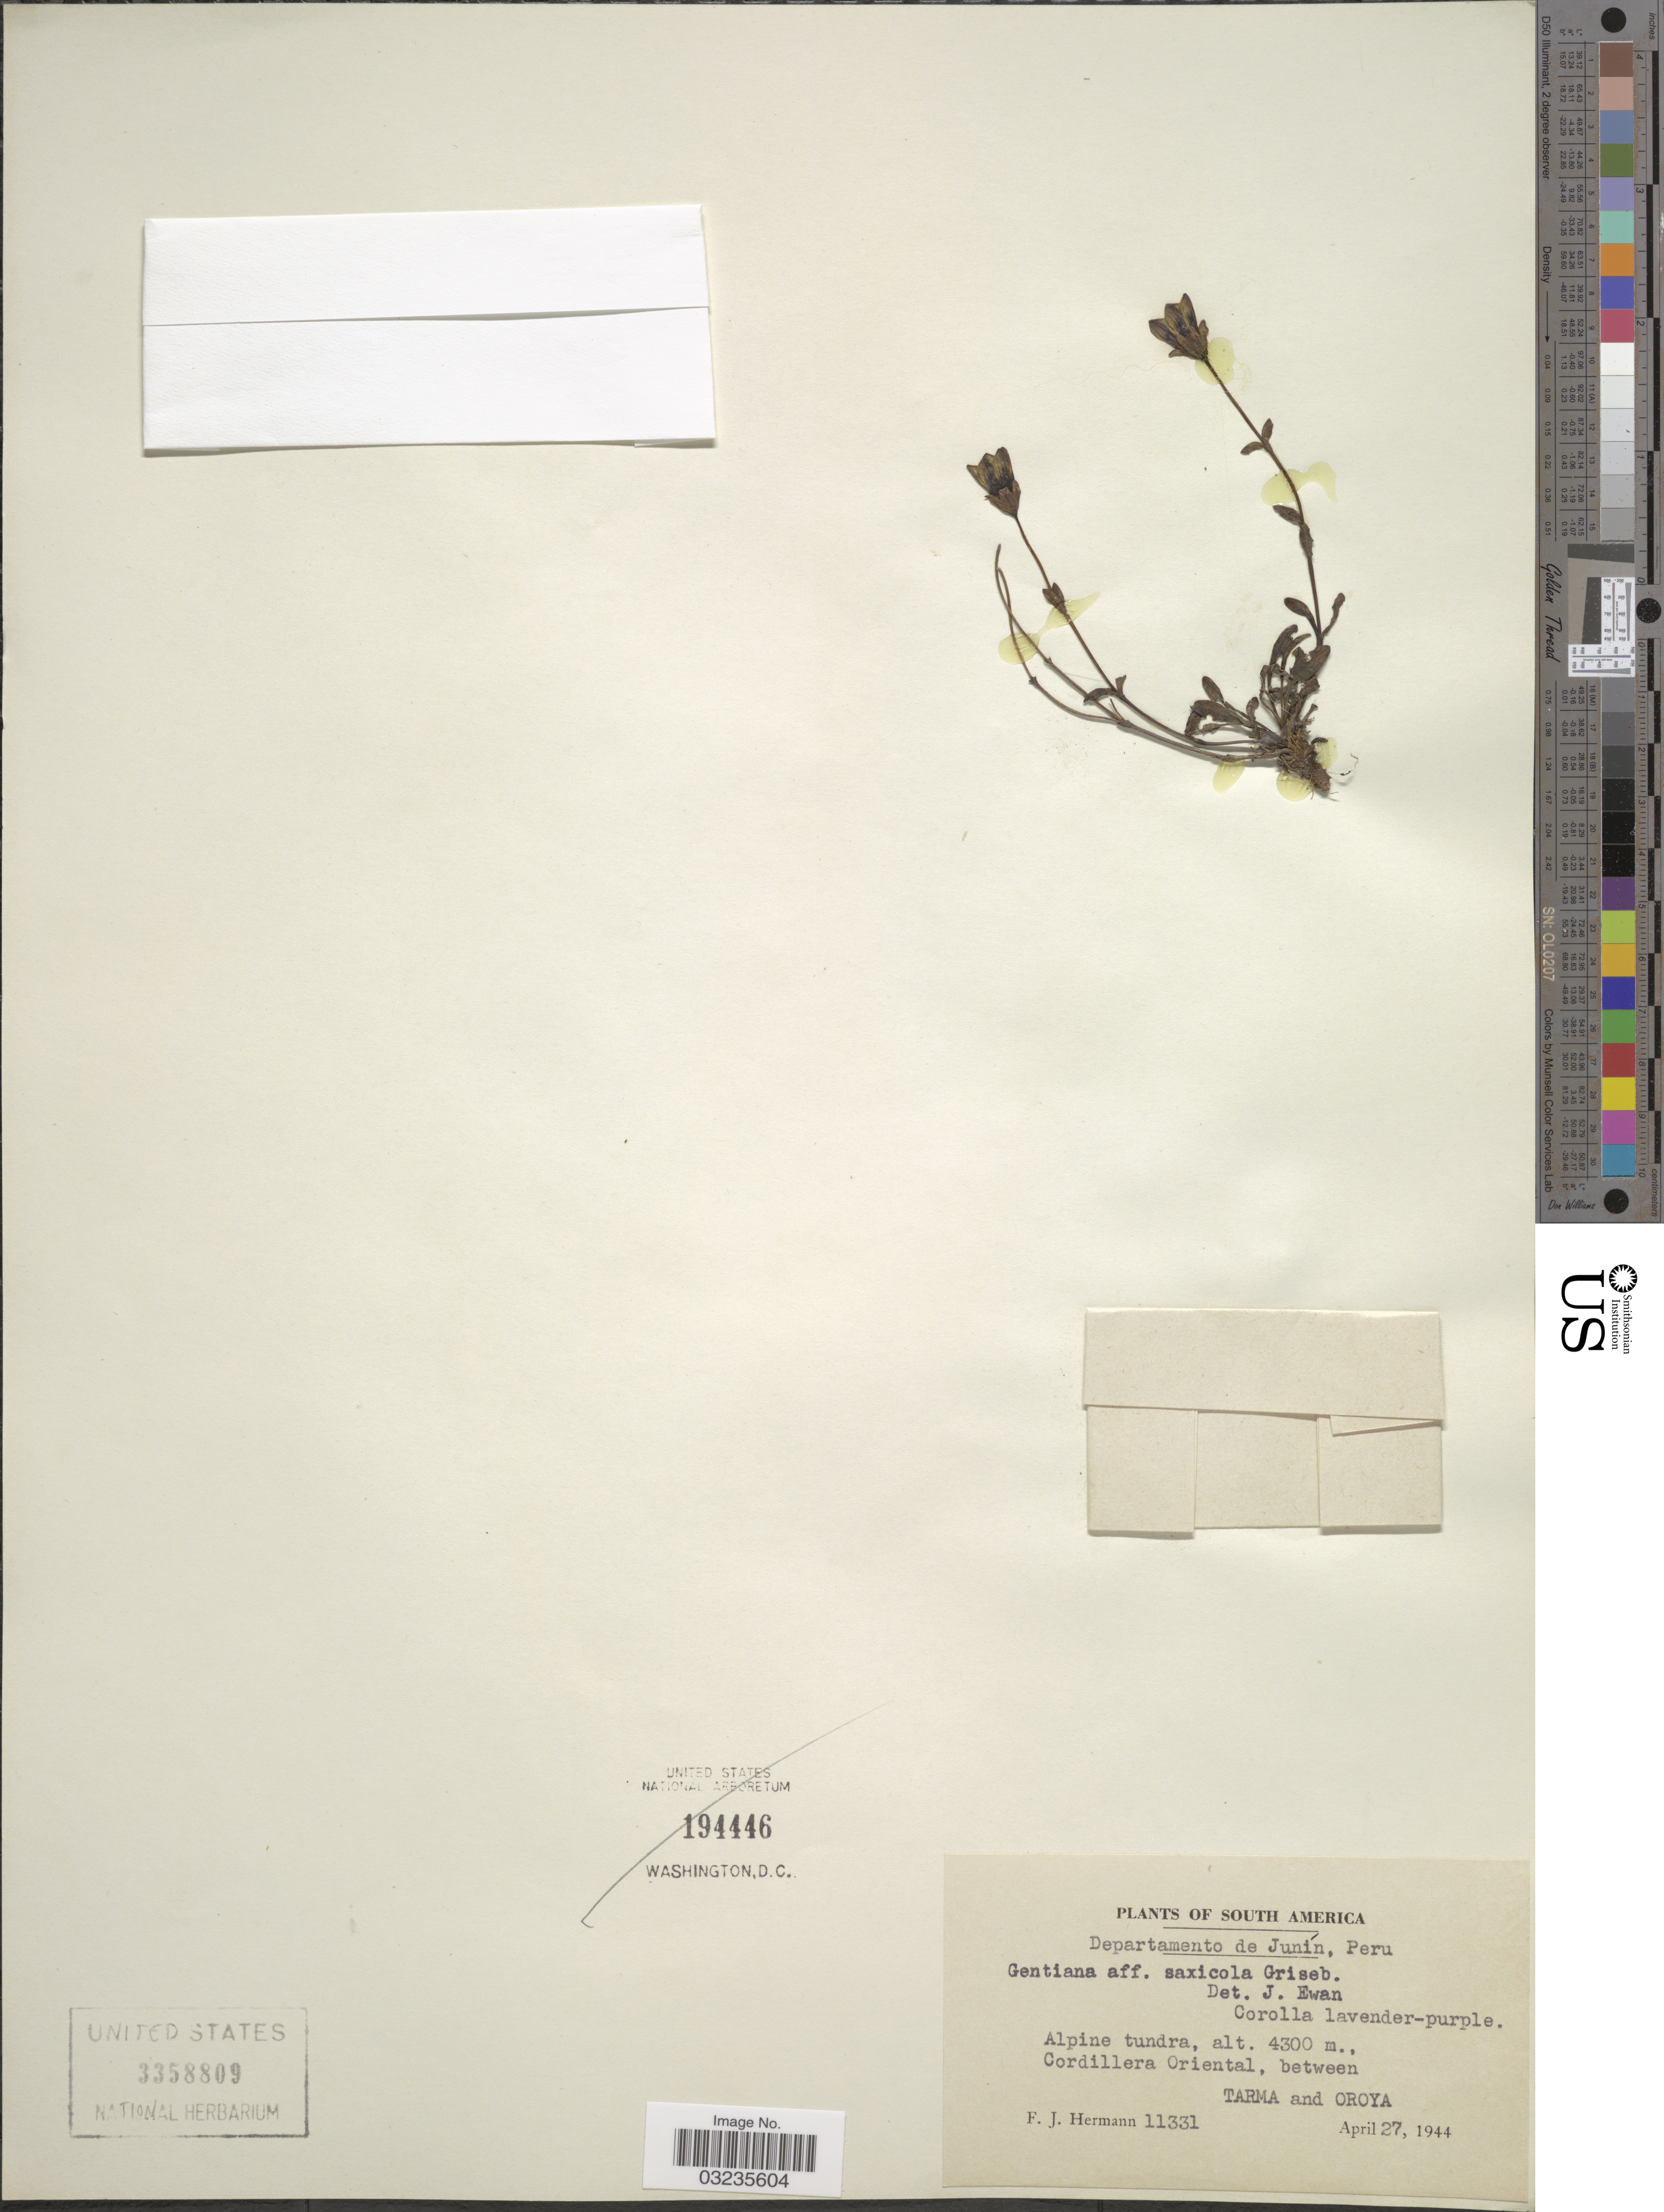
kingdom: Plantae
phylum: Tracheophyta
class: Magnoliopsida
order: Gentianales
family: Gentianaceae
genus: Gentiana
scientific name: Gentiana saxicola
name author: Griseb.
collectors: F. J. Hermann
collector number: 11331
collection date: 1944-04-27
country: Peru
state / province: Junín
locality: Departamento de Junín. Cordillera Oriental, between Tarma and Oroya.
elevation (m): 4300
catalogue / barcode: US 3358809